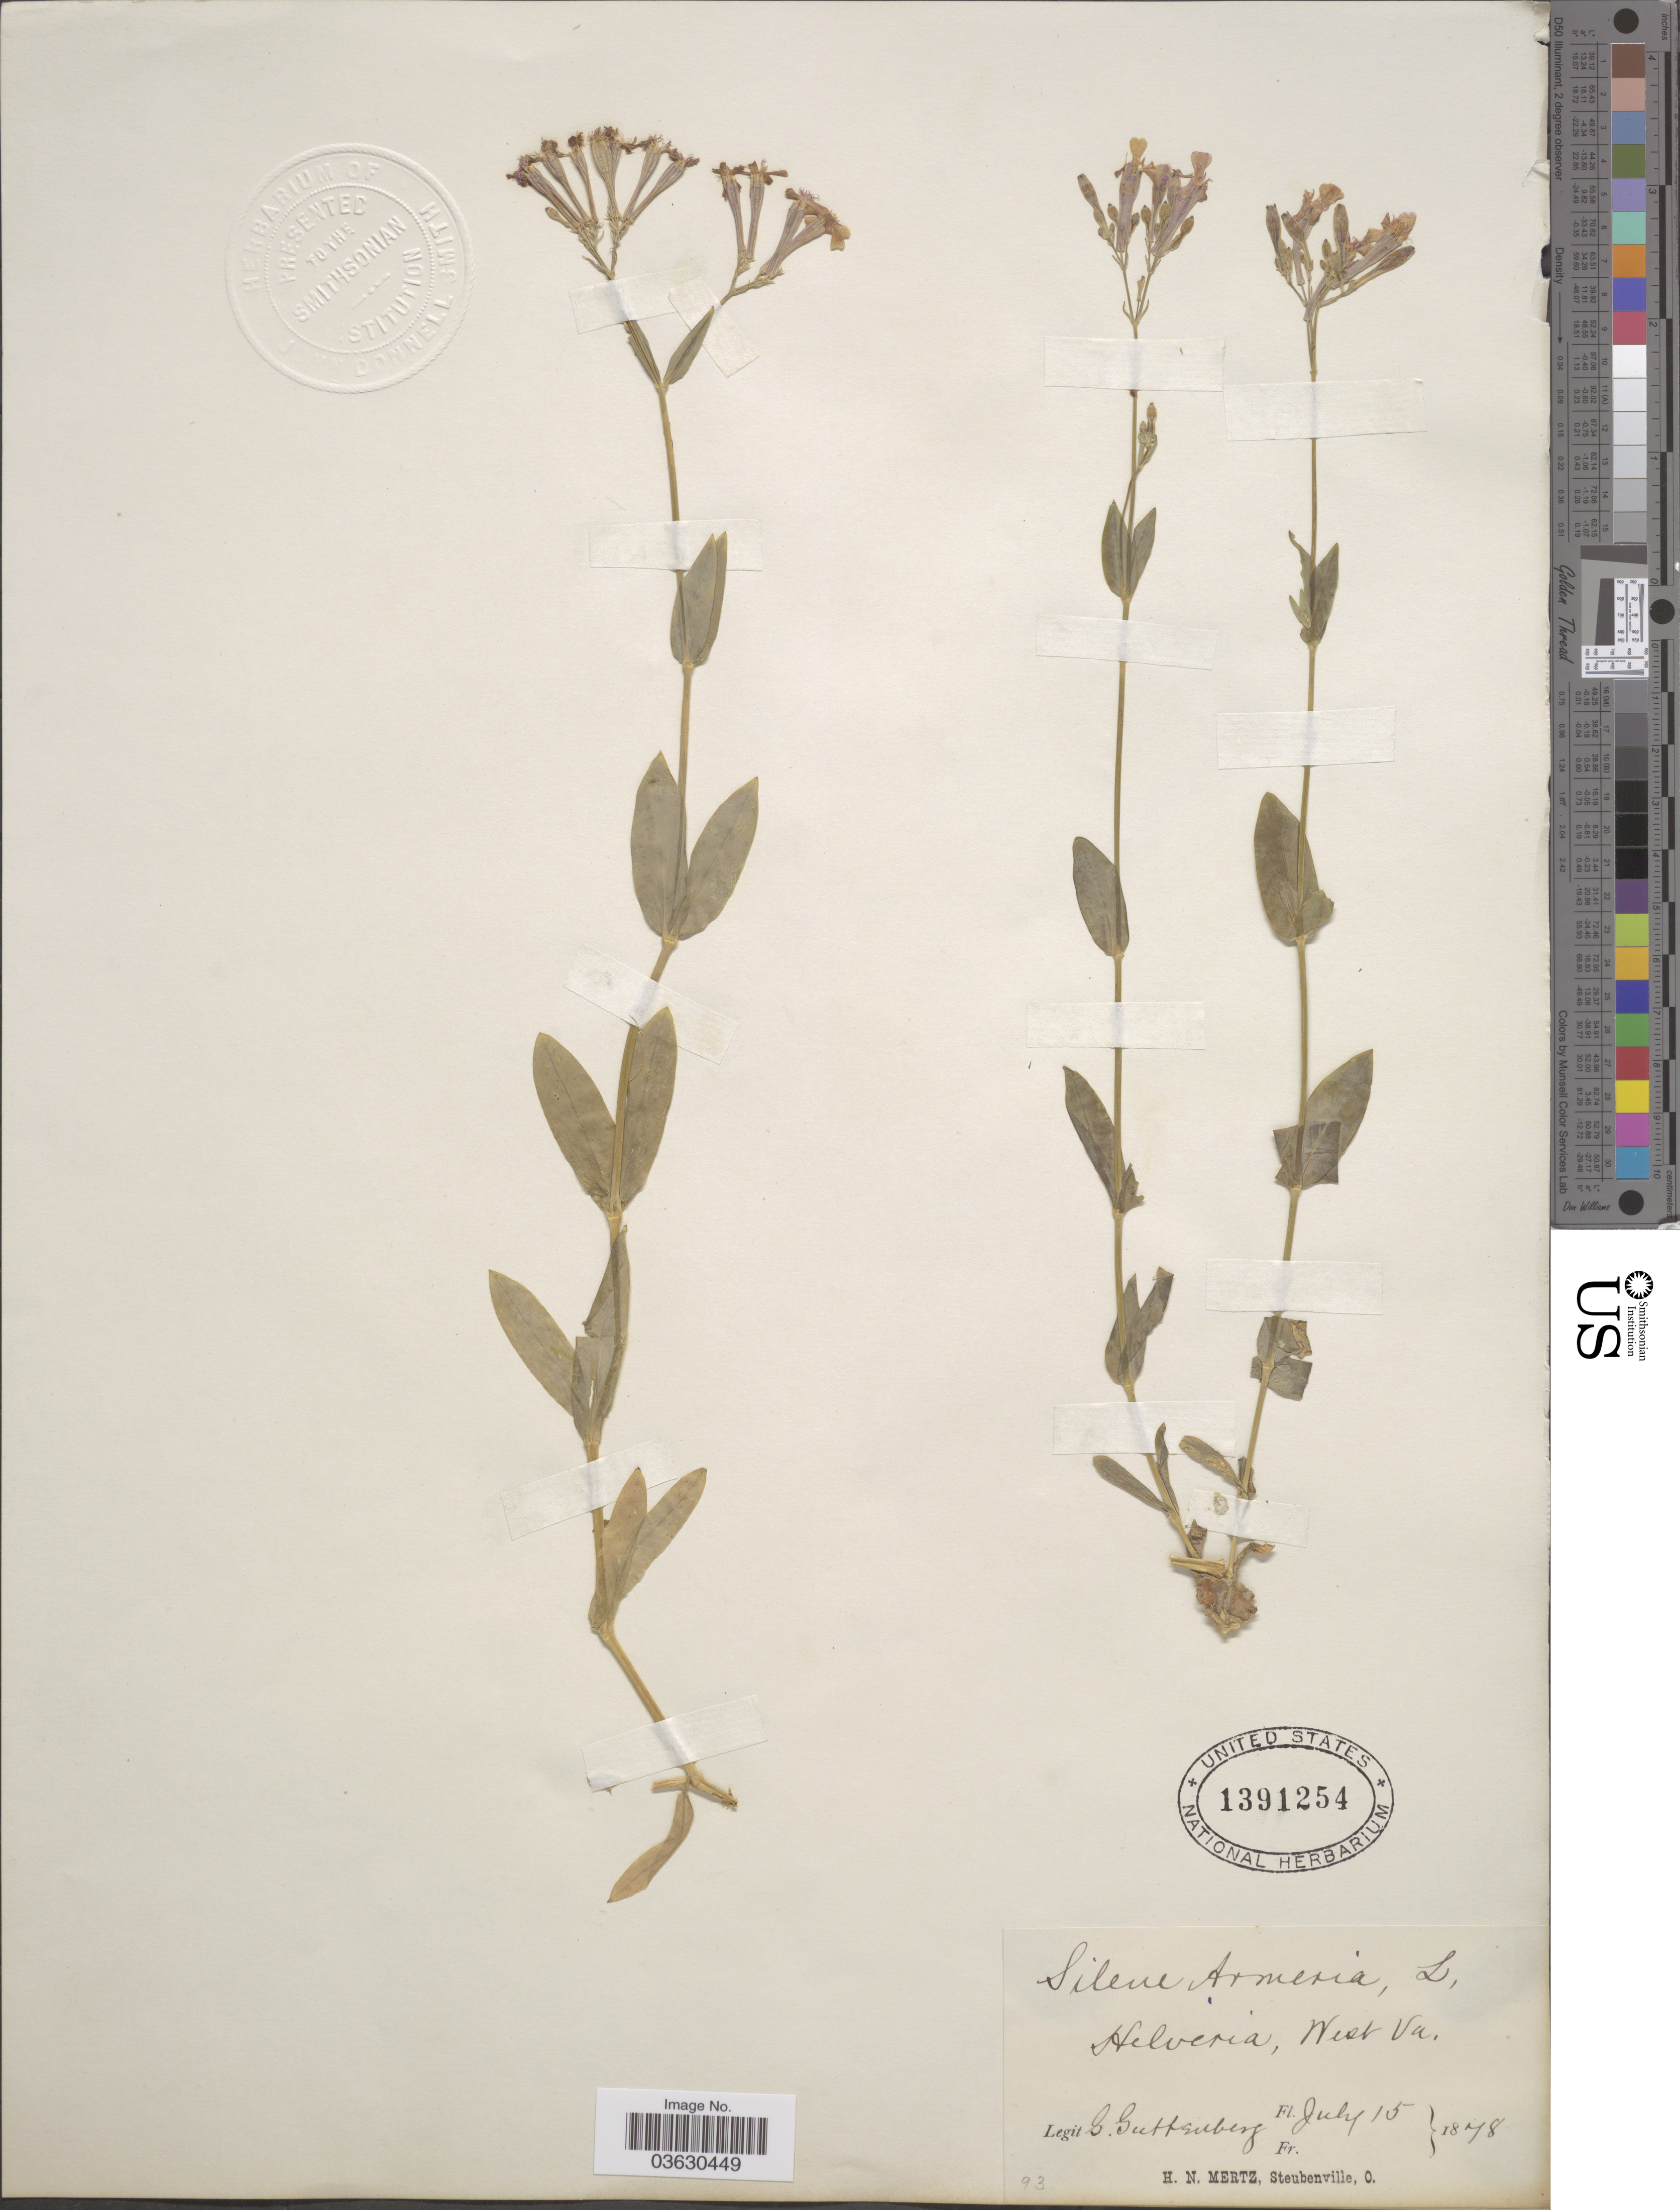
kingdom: Plantae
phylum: Tracheophyta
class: Magnoliopsida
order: Caryophyllales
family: Caryophyllaceae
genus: Atocion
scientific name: Atocion armeria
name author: (L.) Raf.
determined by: U.S. National Herbarium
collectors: G. Guttenberg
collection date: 1878-07-15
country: United States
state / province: West Virginia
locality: Helvetia.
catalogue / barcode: US 1391254